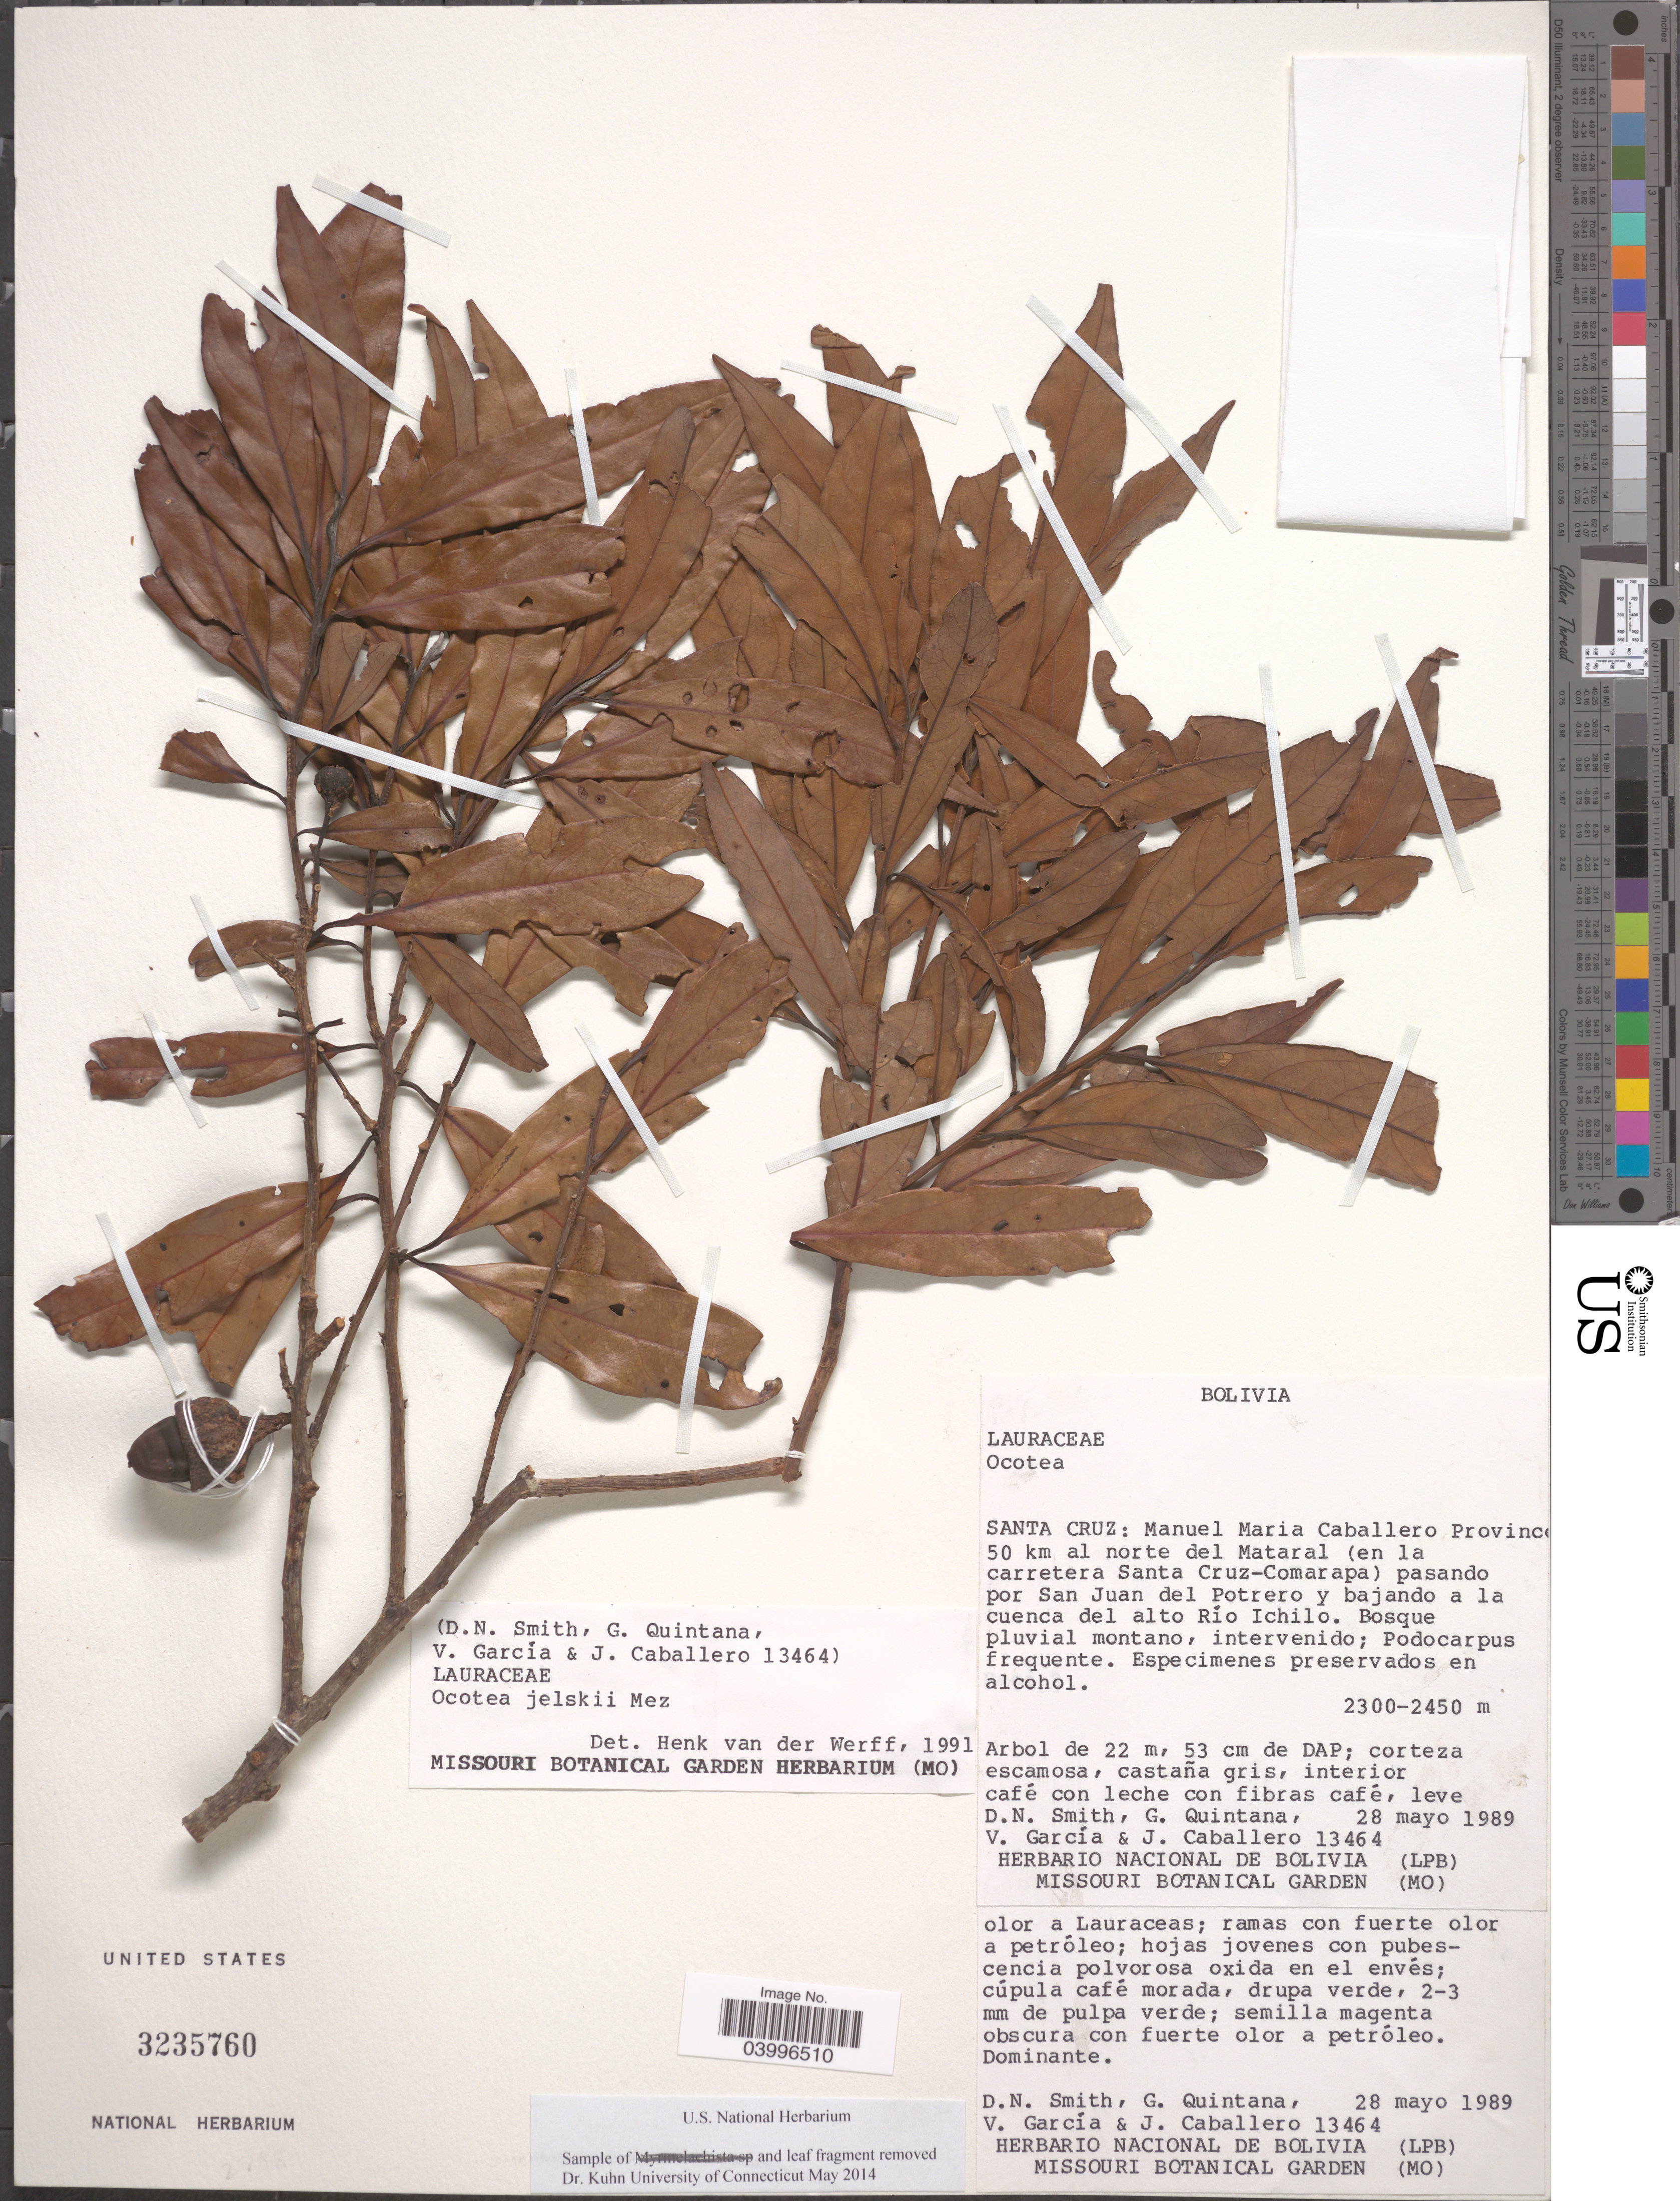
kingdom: Plantae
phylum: Tracheophyta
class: Magnoliopsida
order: Laurales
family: Lauraceae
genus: Ocotea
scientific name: Ocotea jelskii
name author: Mez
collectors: D. Smith, G. Quintana, V. Garcia & J. Caballero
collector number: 13464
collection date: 1989-05-28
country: Bolivia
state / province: Santa Cruz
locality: Manuel Maria Caballero Province. 50 km al norte del Mataral (en la carretera Santa Cruz-Comarapa) pasando por San Juan del Potrero y bajando a la cuenca del alto Río Ichilo.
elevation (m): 2300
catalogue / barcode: US 3235760